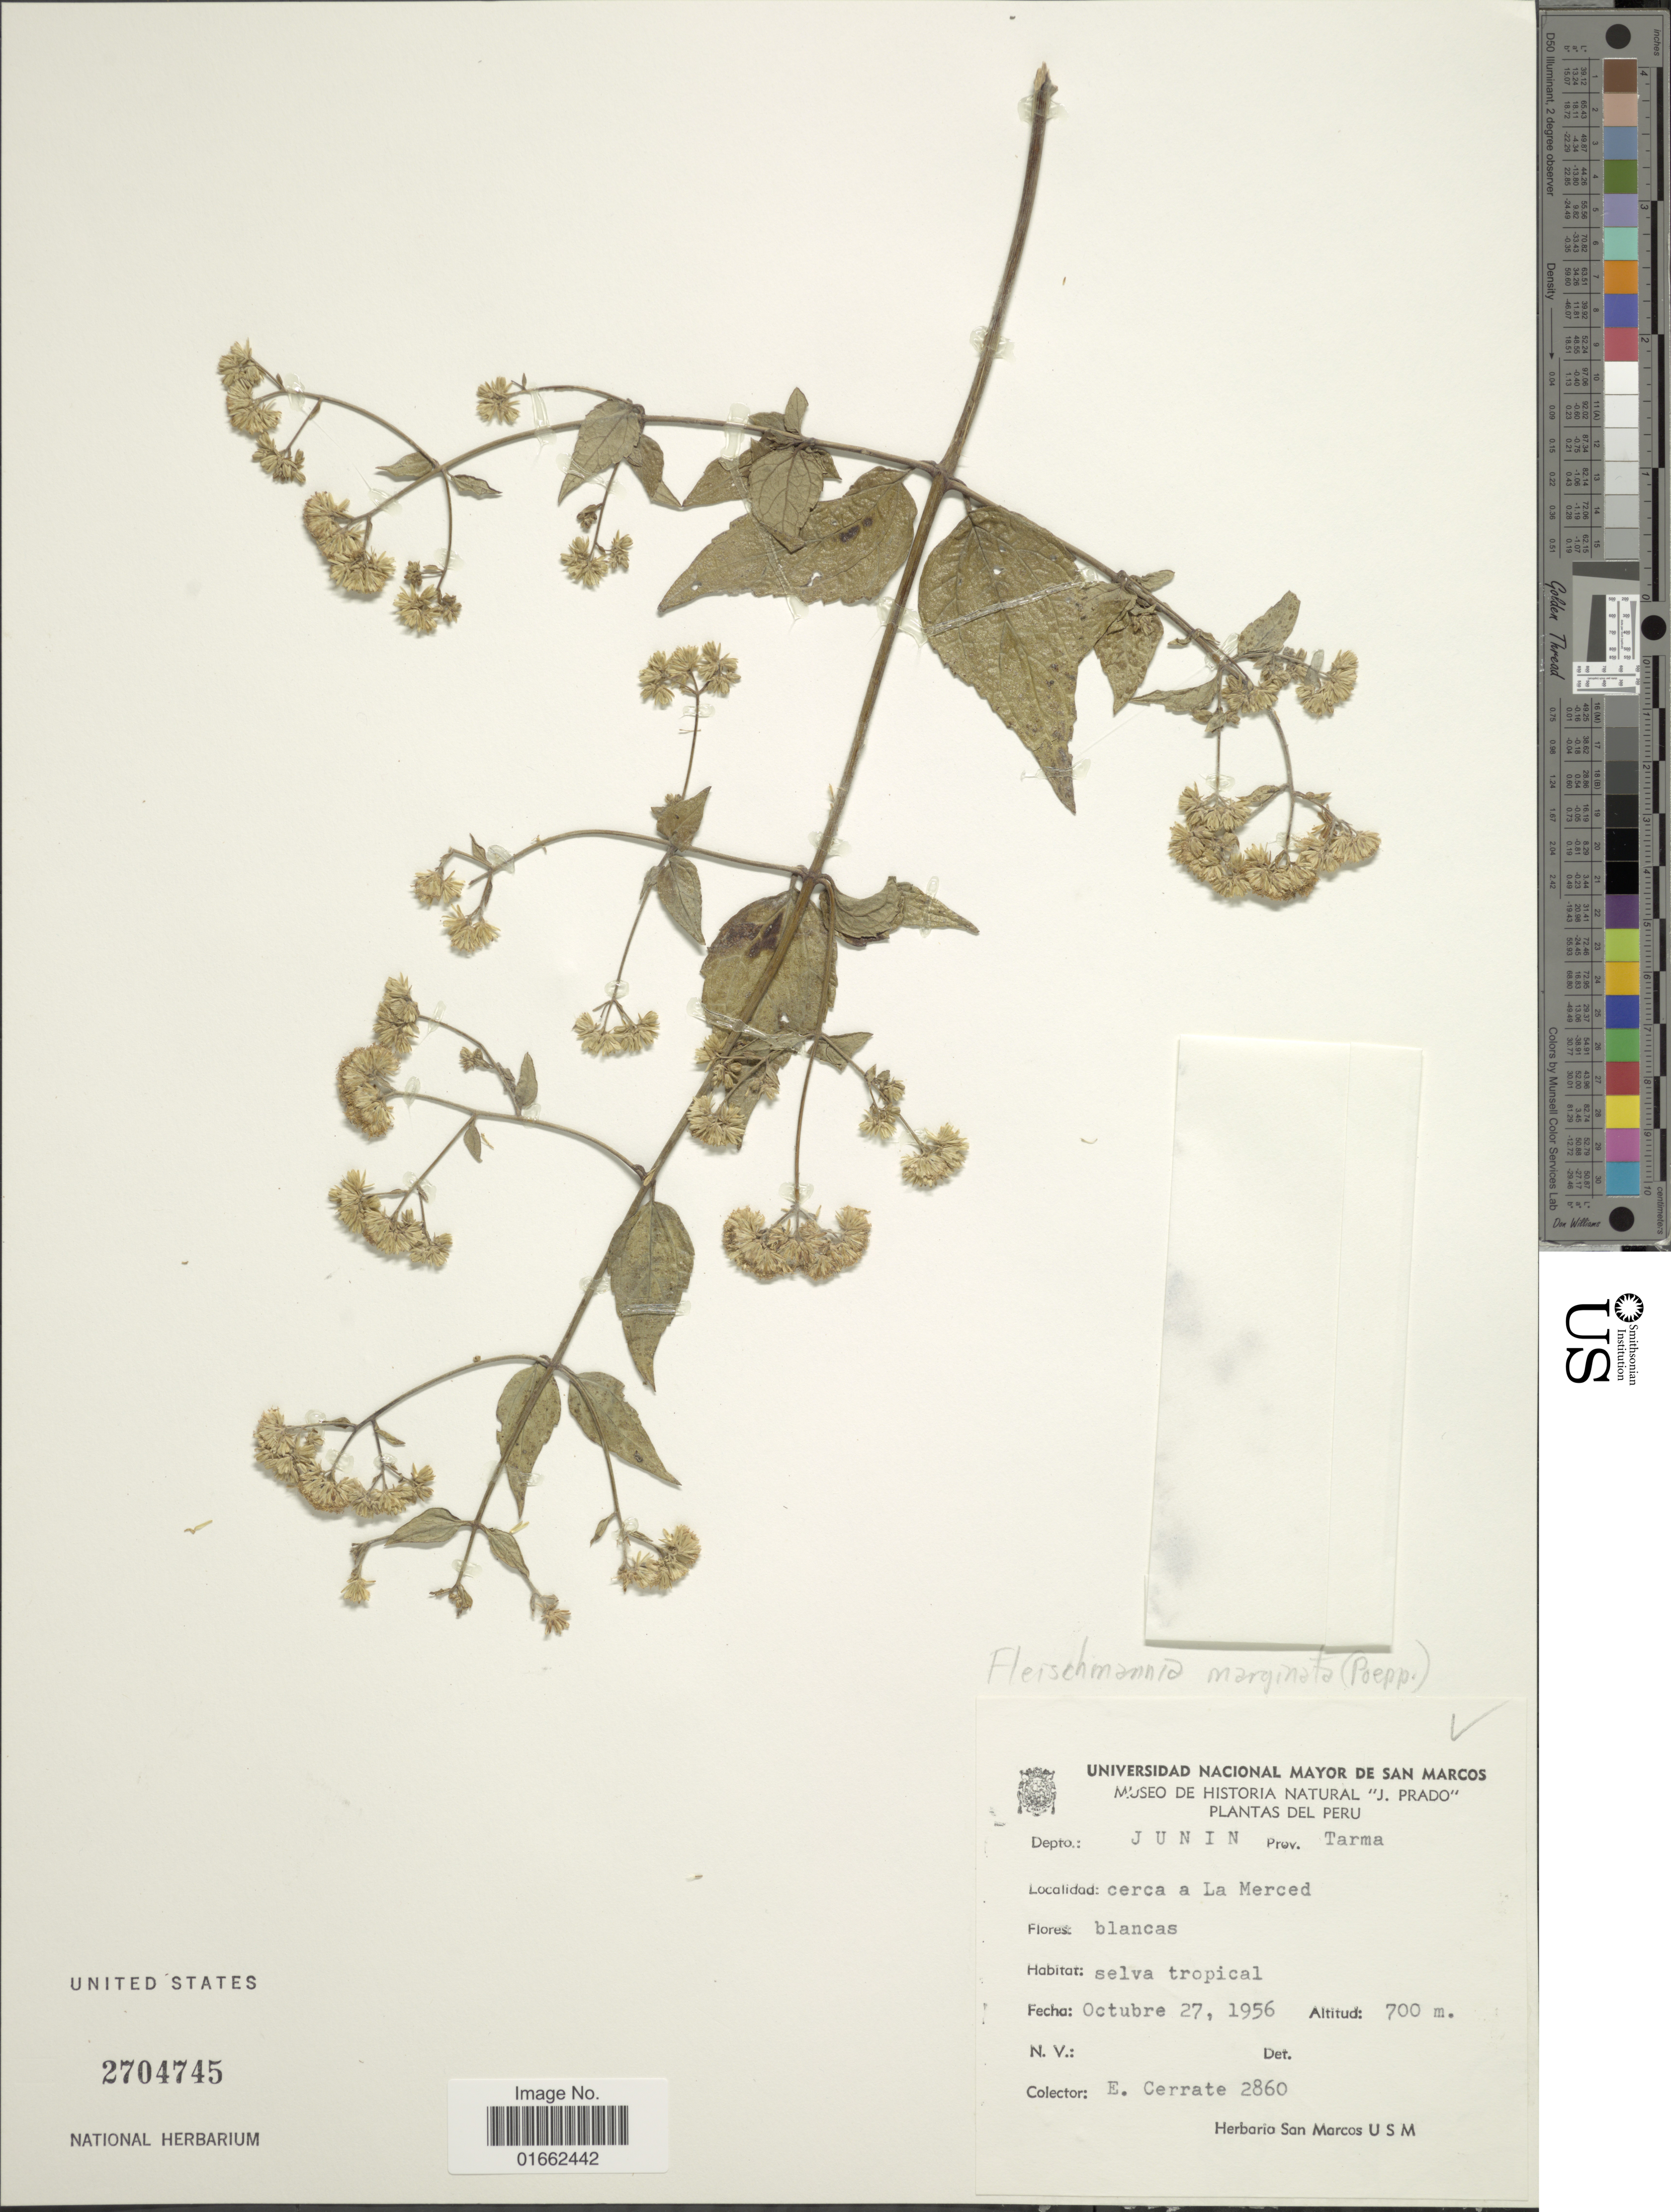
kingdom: Plantae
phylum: Tracheophyta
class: Magnoliopsida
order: Asterales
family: Asteraceae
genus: Fleischmannia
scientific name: Fleischmannia marginata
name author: (Poepp. & Endl.) R.M. King & H. Rob.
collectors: E. Cerrate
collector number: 2860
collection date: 1956-10-27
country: Peru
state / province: Junín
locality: Depto.: Junin. Prov. Tarma. Cerca a La Merced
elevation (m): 700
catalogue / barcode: US 2704745